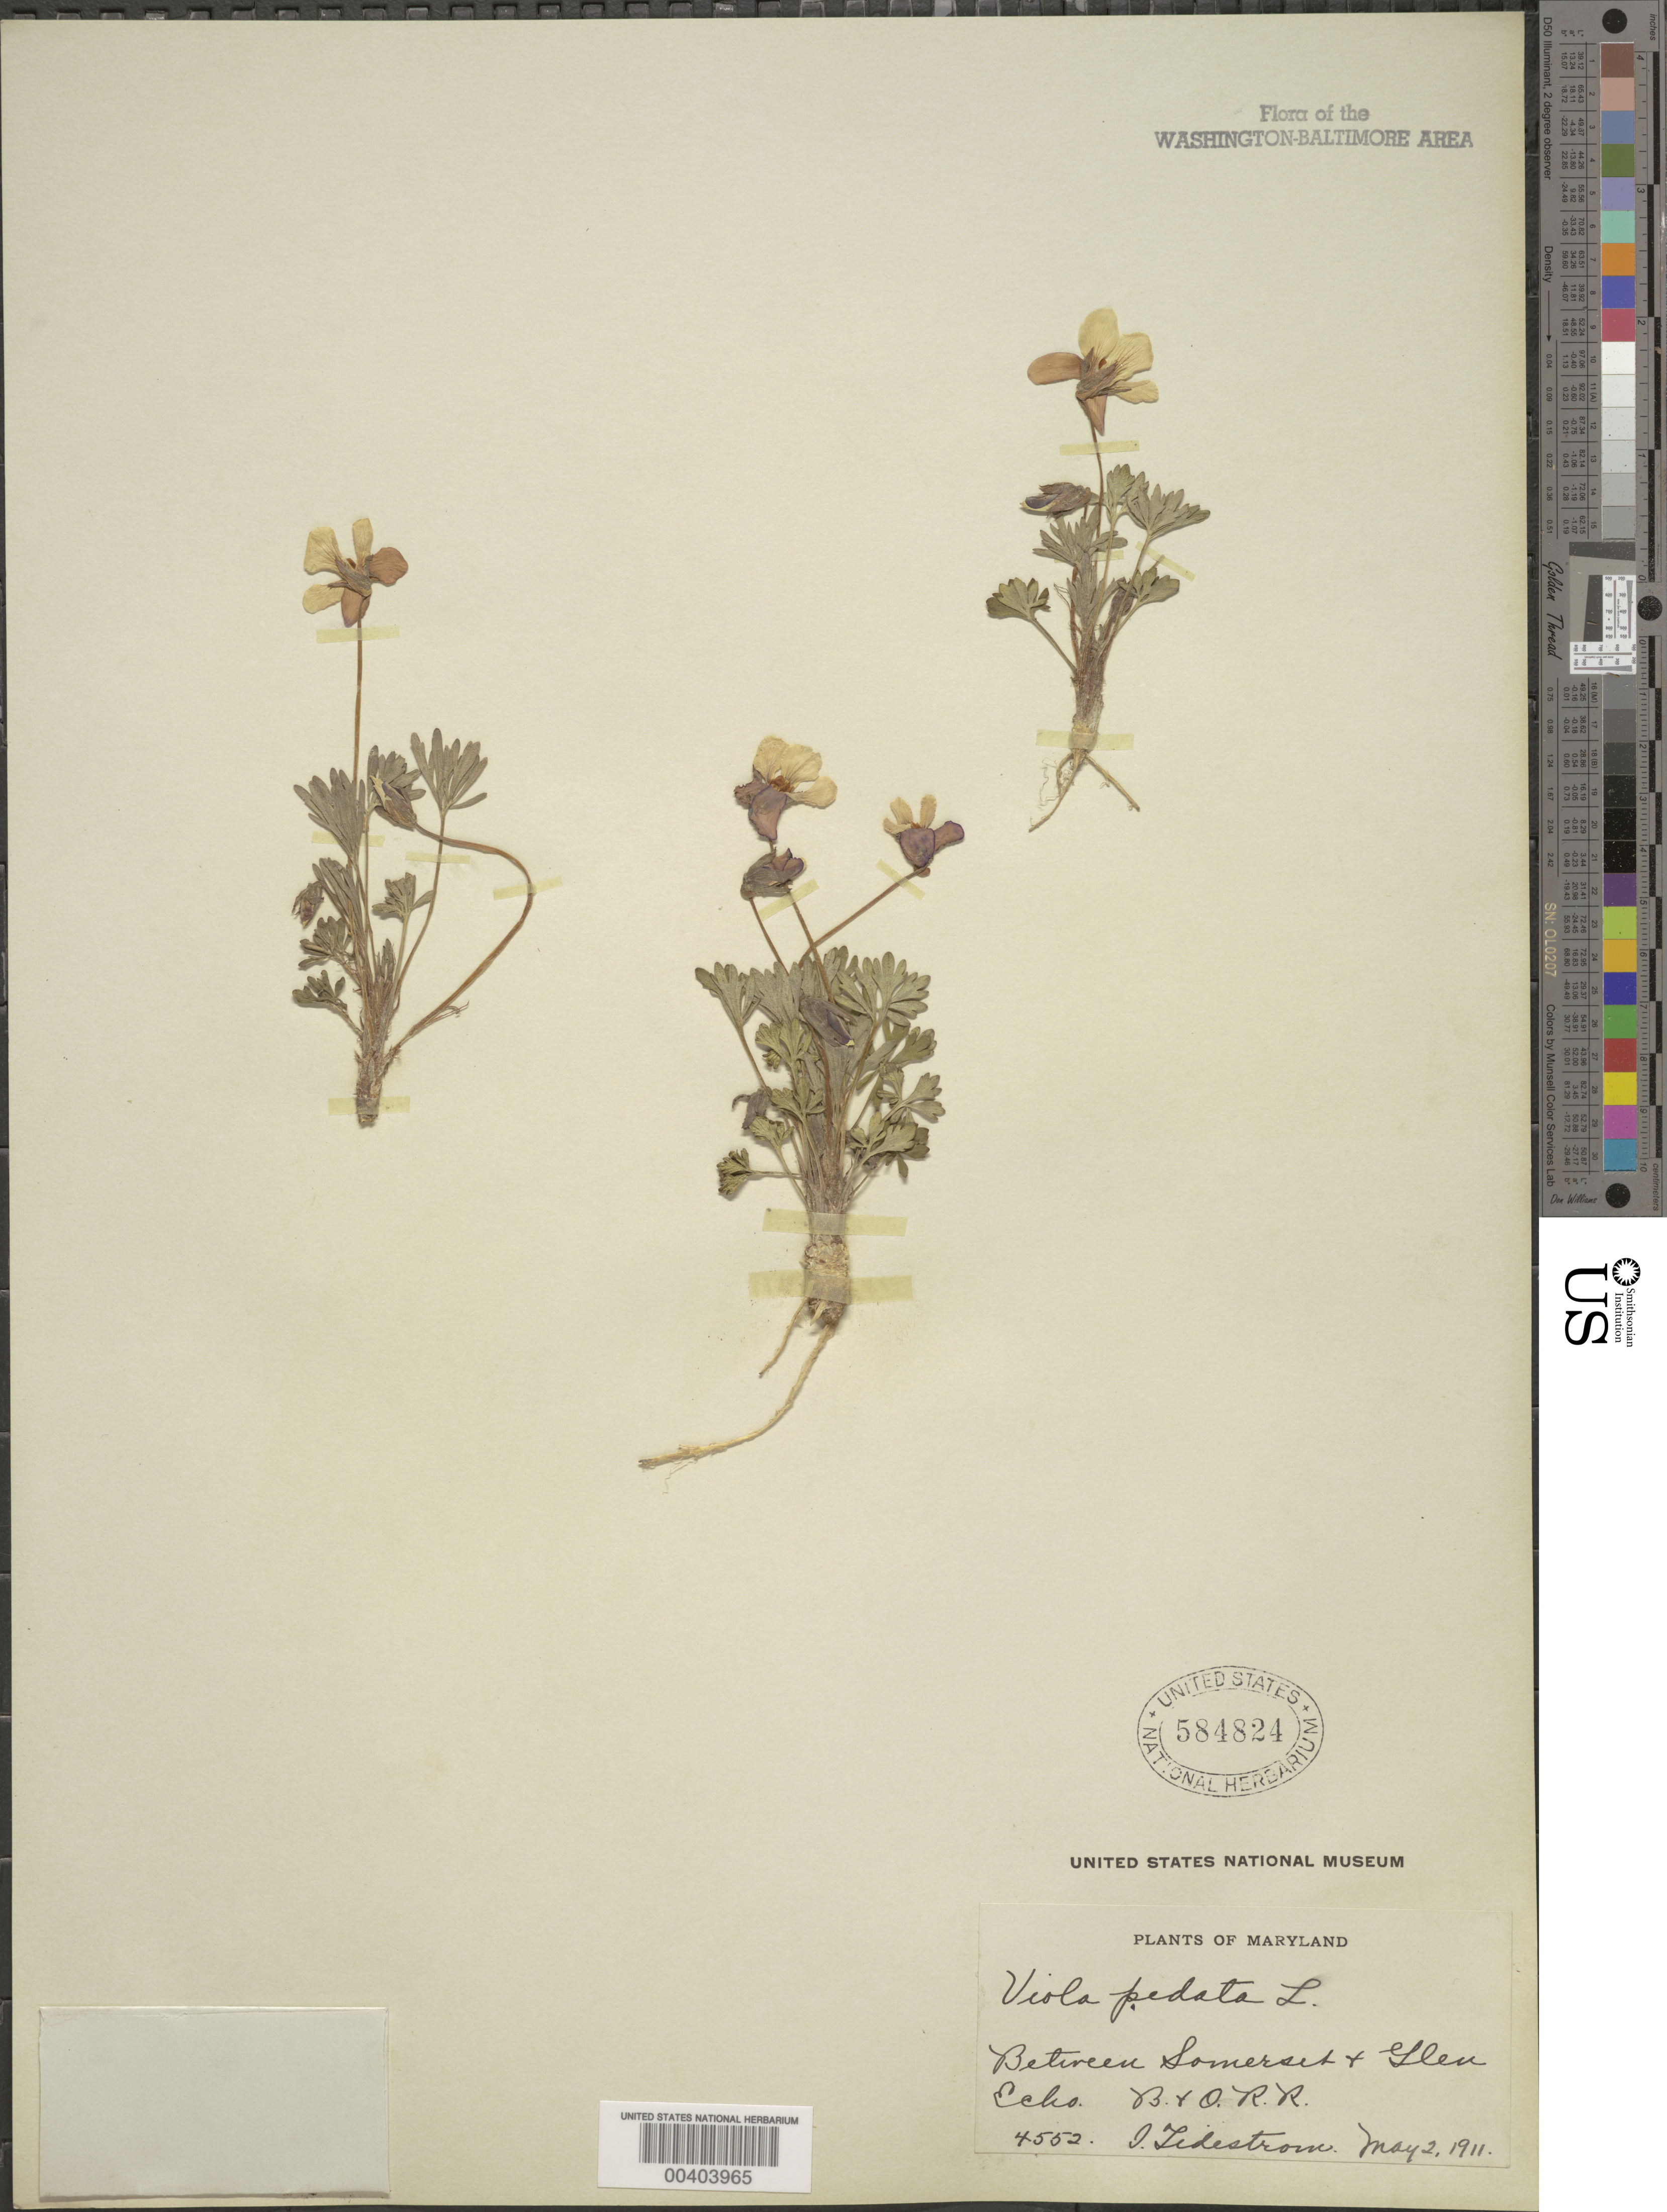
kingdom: Plantae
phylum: Tracheophyta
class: Magnoliopsida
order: Malpighiales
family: Violaceae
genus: Viola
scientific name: Viola pedata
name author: L.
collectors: I. F. Tidestrom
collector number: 4552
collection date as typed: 02 May 1911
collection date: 1911-05-02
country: United States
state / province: Maryland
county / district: Montgomery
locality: Between Somerset and Glen Echo, B. and O. railroad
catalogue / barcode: US 584824